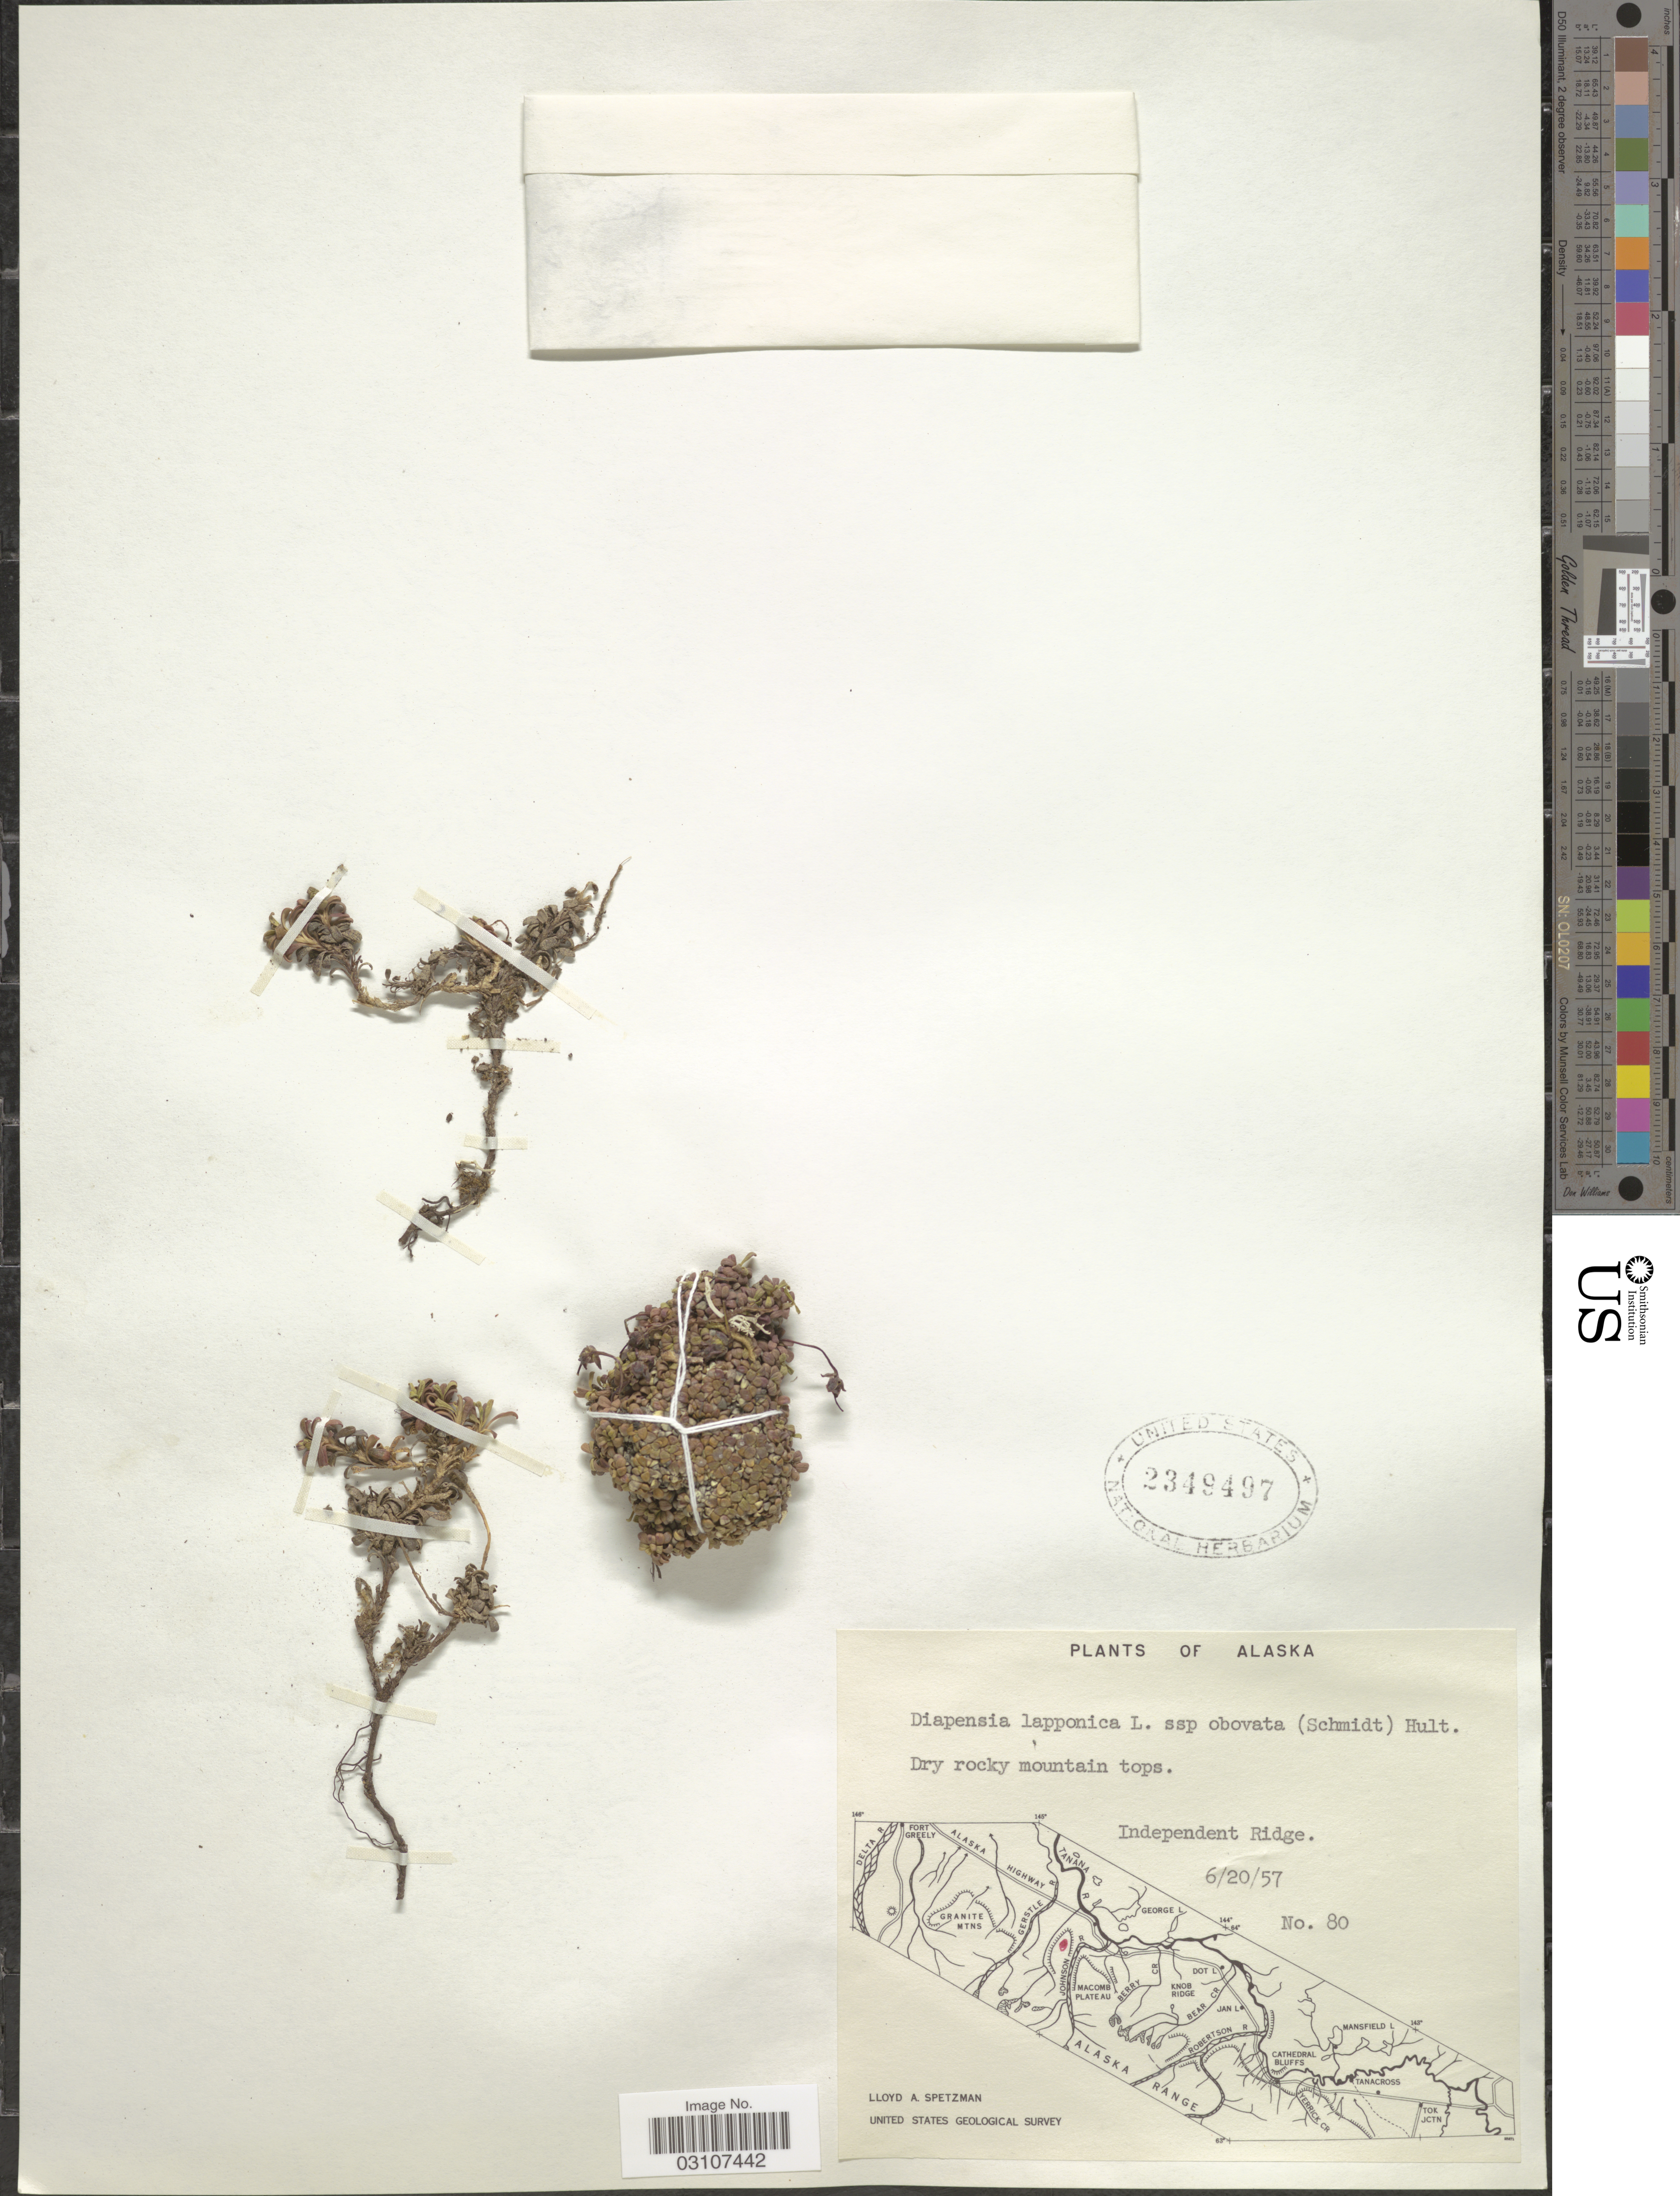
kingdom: Plantae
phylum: Tracheophyta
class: Magnoliopsida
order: Ericales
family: Diapensiaceae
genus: Diapensia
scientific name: Diapensia lapponica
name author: L.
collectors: L. Spetzman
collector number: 80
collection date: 1957-06-20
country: United States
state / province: Alaska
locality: Independent Ridge.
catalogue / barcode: US 2349497